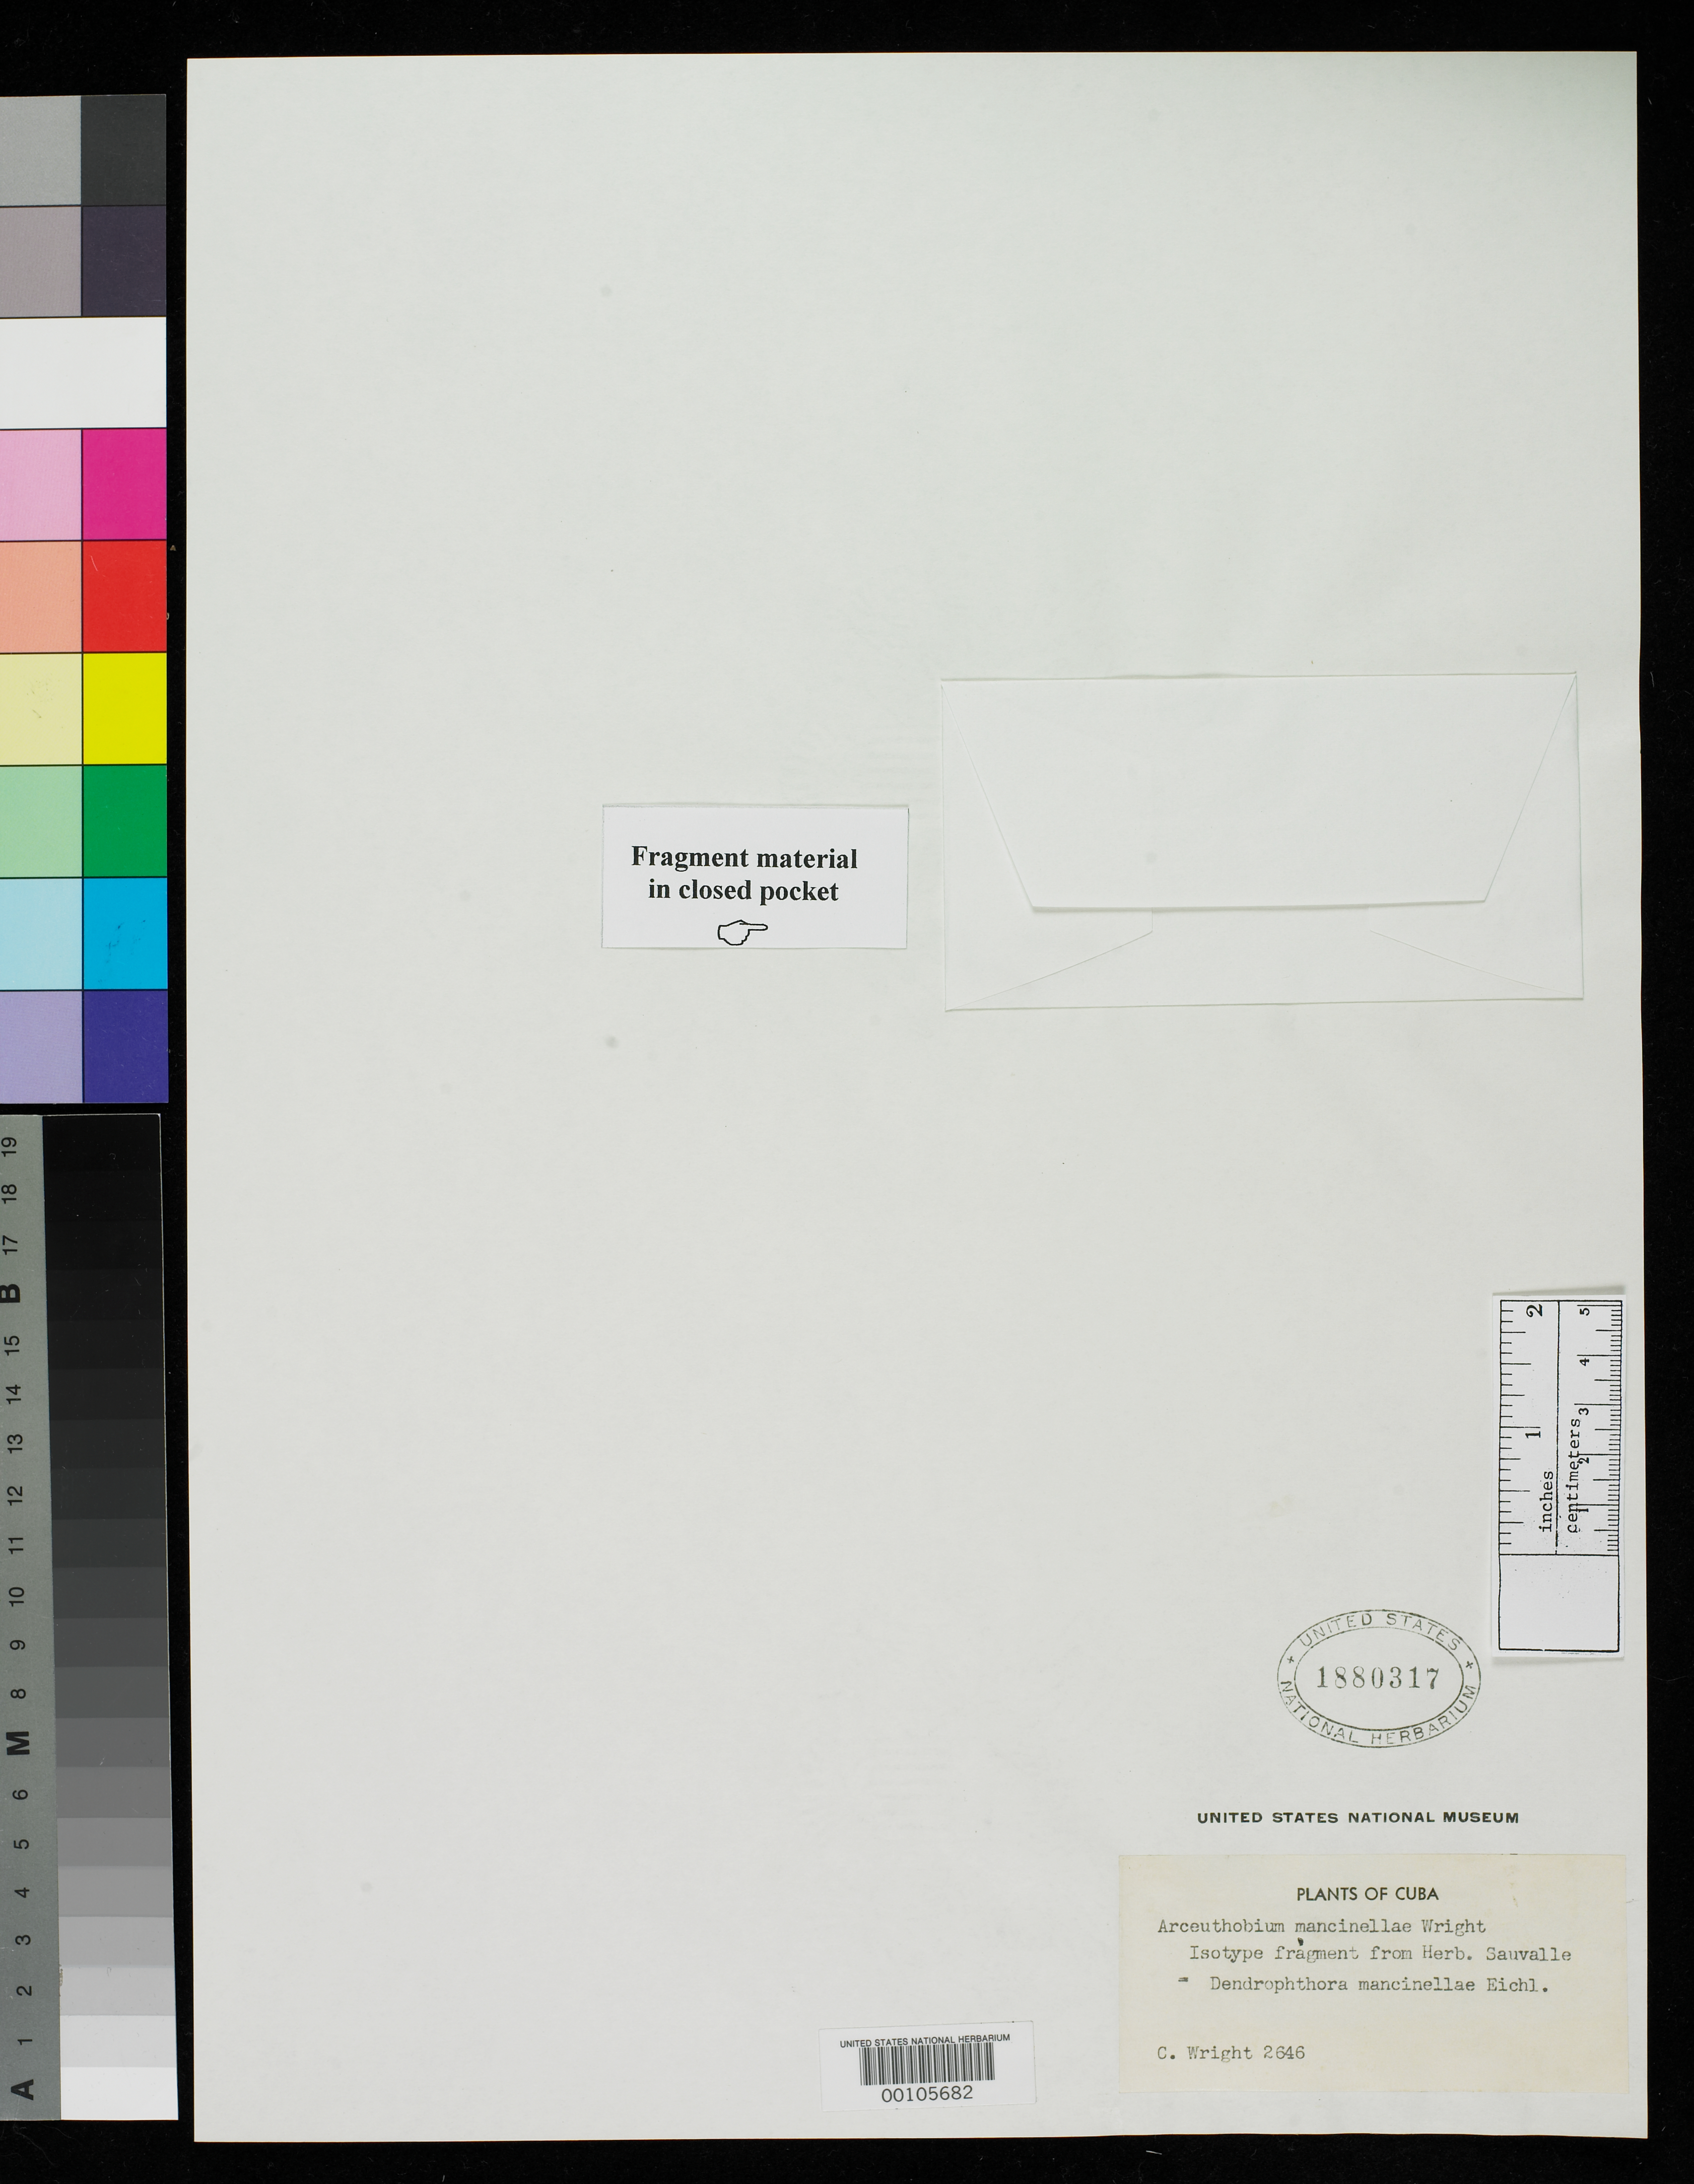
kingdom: Plantae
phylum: Tracheophyta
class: Magnoliopsida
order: Santalales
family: Viscaceae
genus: Arceuthobium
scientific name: Arceuthobium mancinellae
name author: C. Wright ex Griseb.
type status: Type Fragment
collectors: C. Wright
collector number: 2646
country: Cuba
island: Greater Antilles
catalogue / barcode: US 1880317